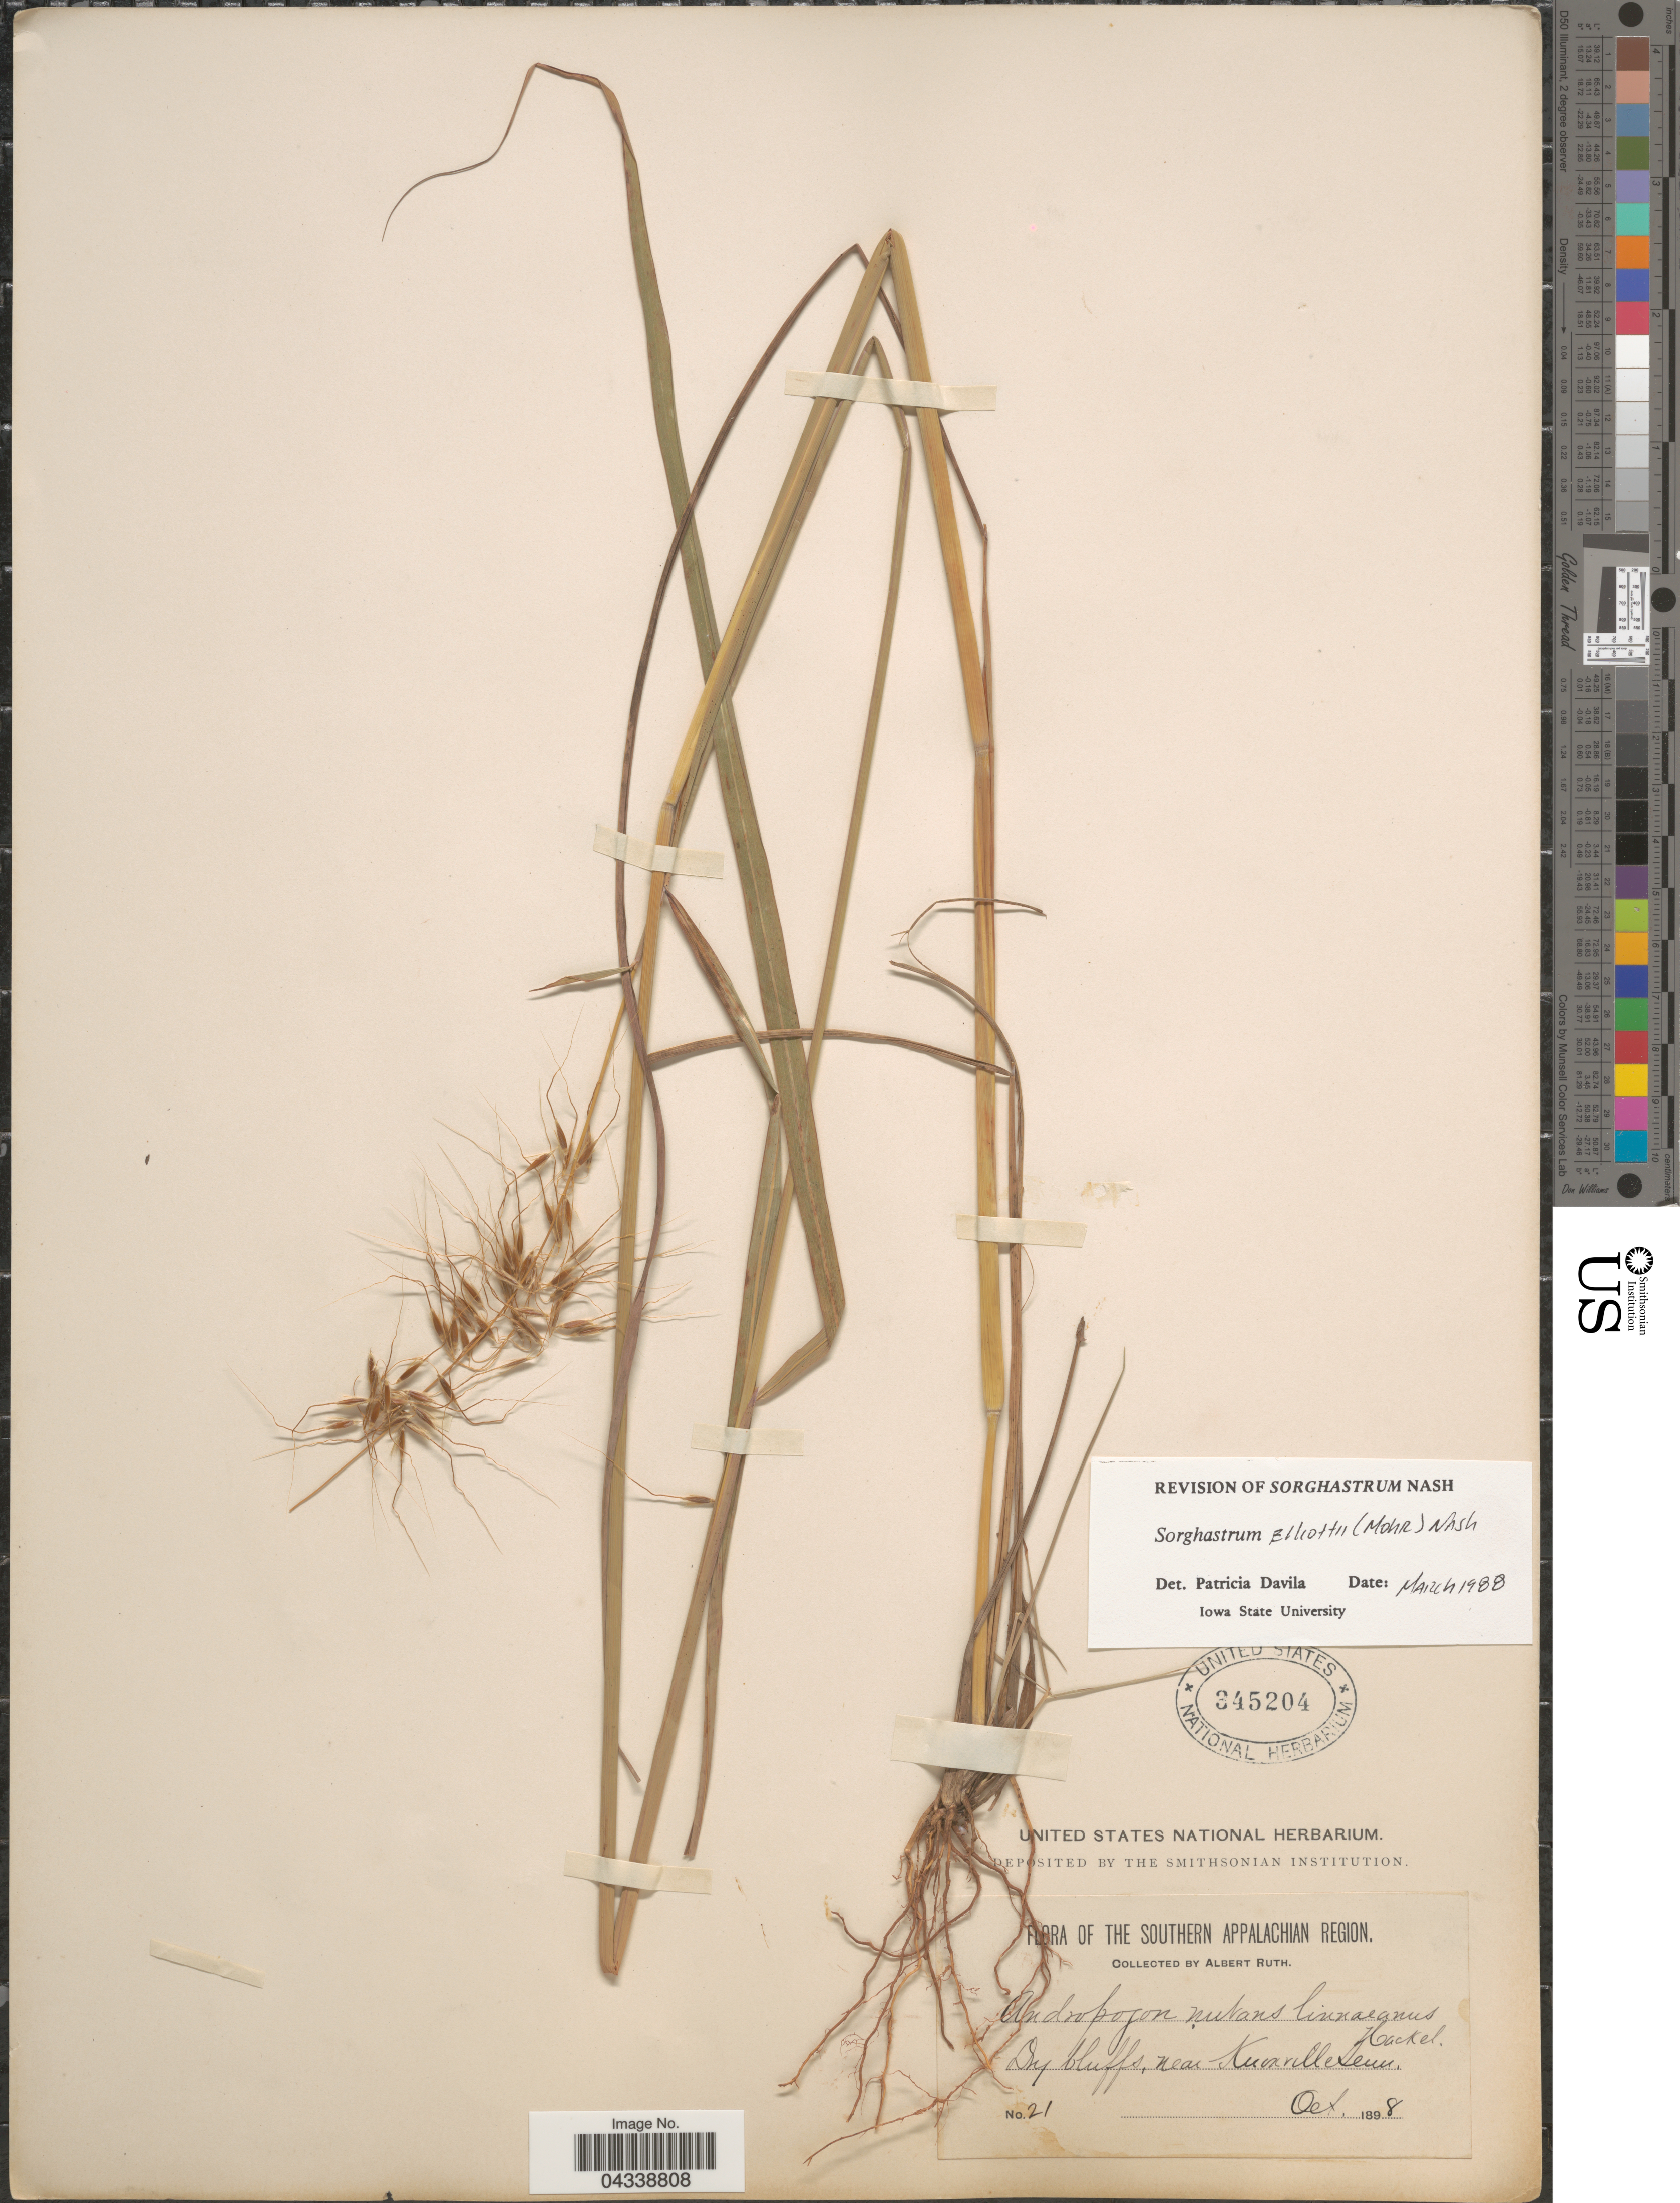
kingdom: Plantae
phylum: Tracheophyta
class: Liliopsida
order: Poales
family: Poaceae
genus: Sorghastrum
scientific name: Sorghastrum elliottii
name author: (C. Mohr) Nash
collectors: A. Ruth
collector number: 21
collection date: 1898-10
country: United States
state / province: Tennessee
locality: The Southern Appalachian Region. Near Knoxville.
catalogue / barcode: US 345204